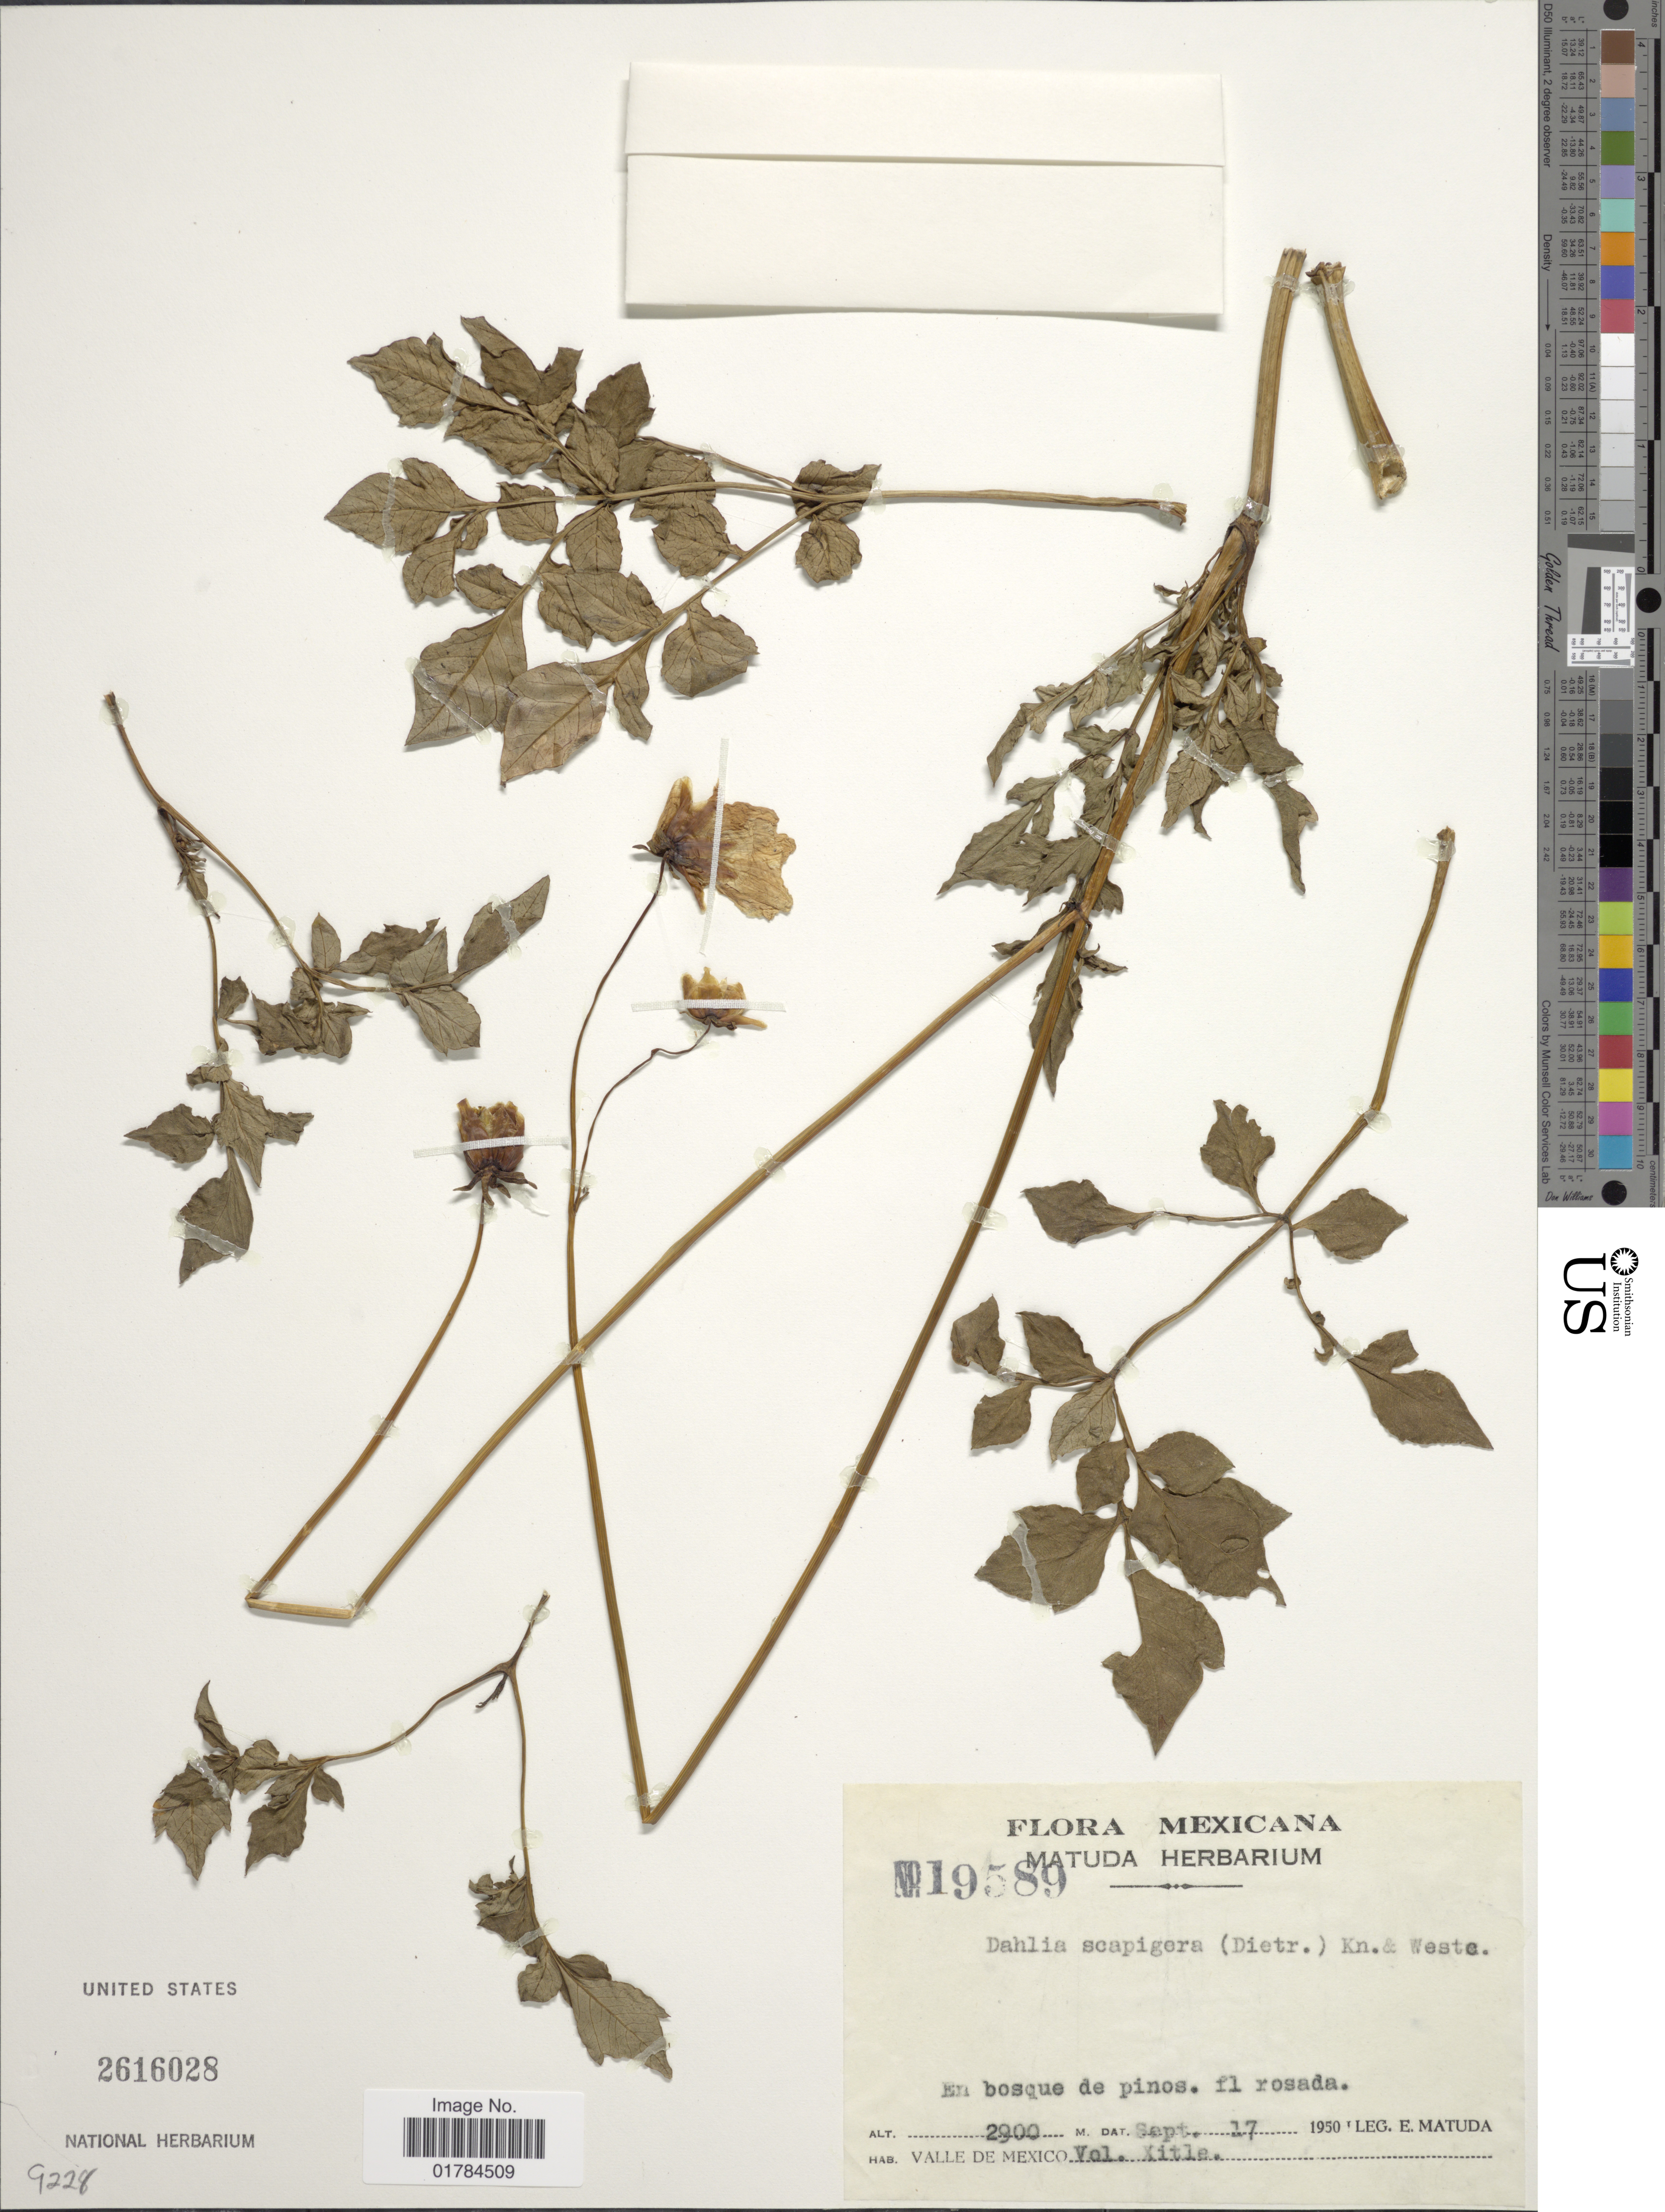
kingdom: Plantae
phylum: Tracheophyta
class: Magnoliopsida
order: Asterales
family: Asteraceae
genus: Dahlia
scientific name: Dahlia scapigera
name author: Knowles & Westc.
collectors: E. Matuda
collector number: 19589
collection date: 1950-09-17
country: Mexico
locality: Valle de Mexico, Vol. Xitle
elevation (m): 2900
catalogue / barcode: US 2616028